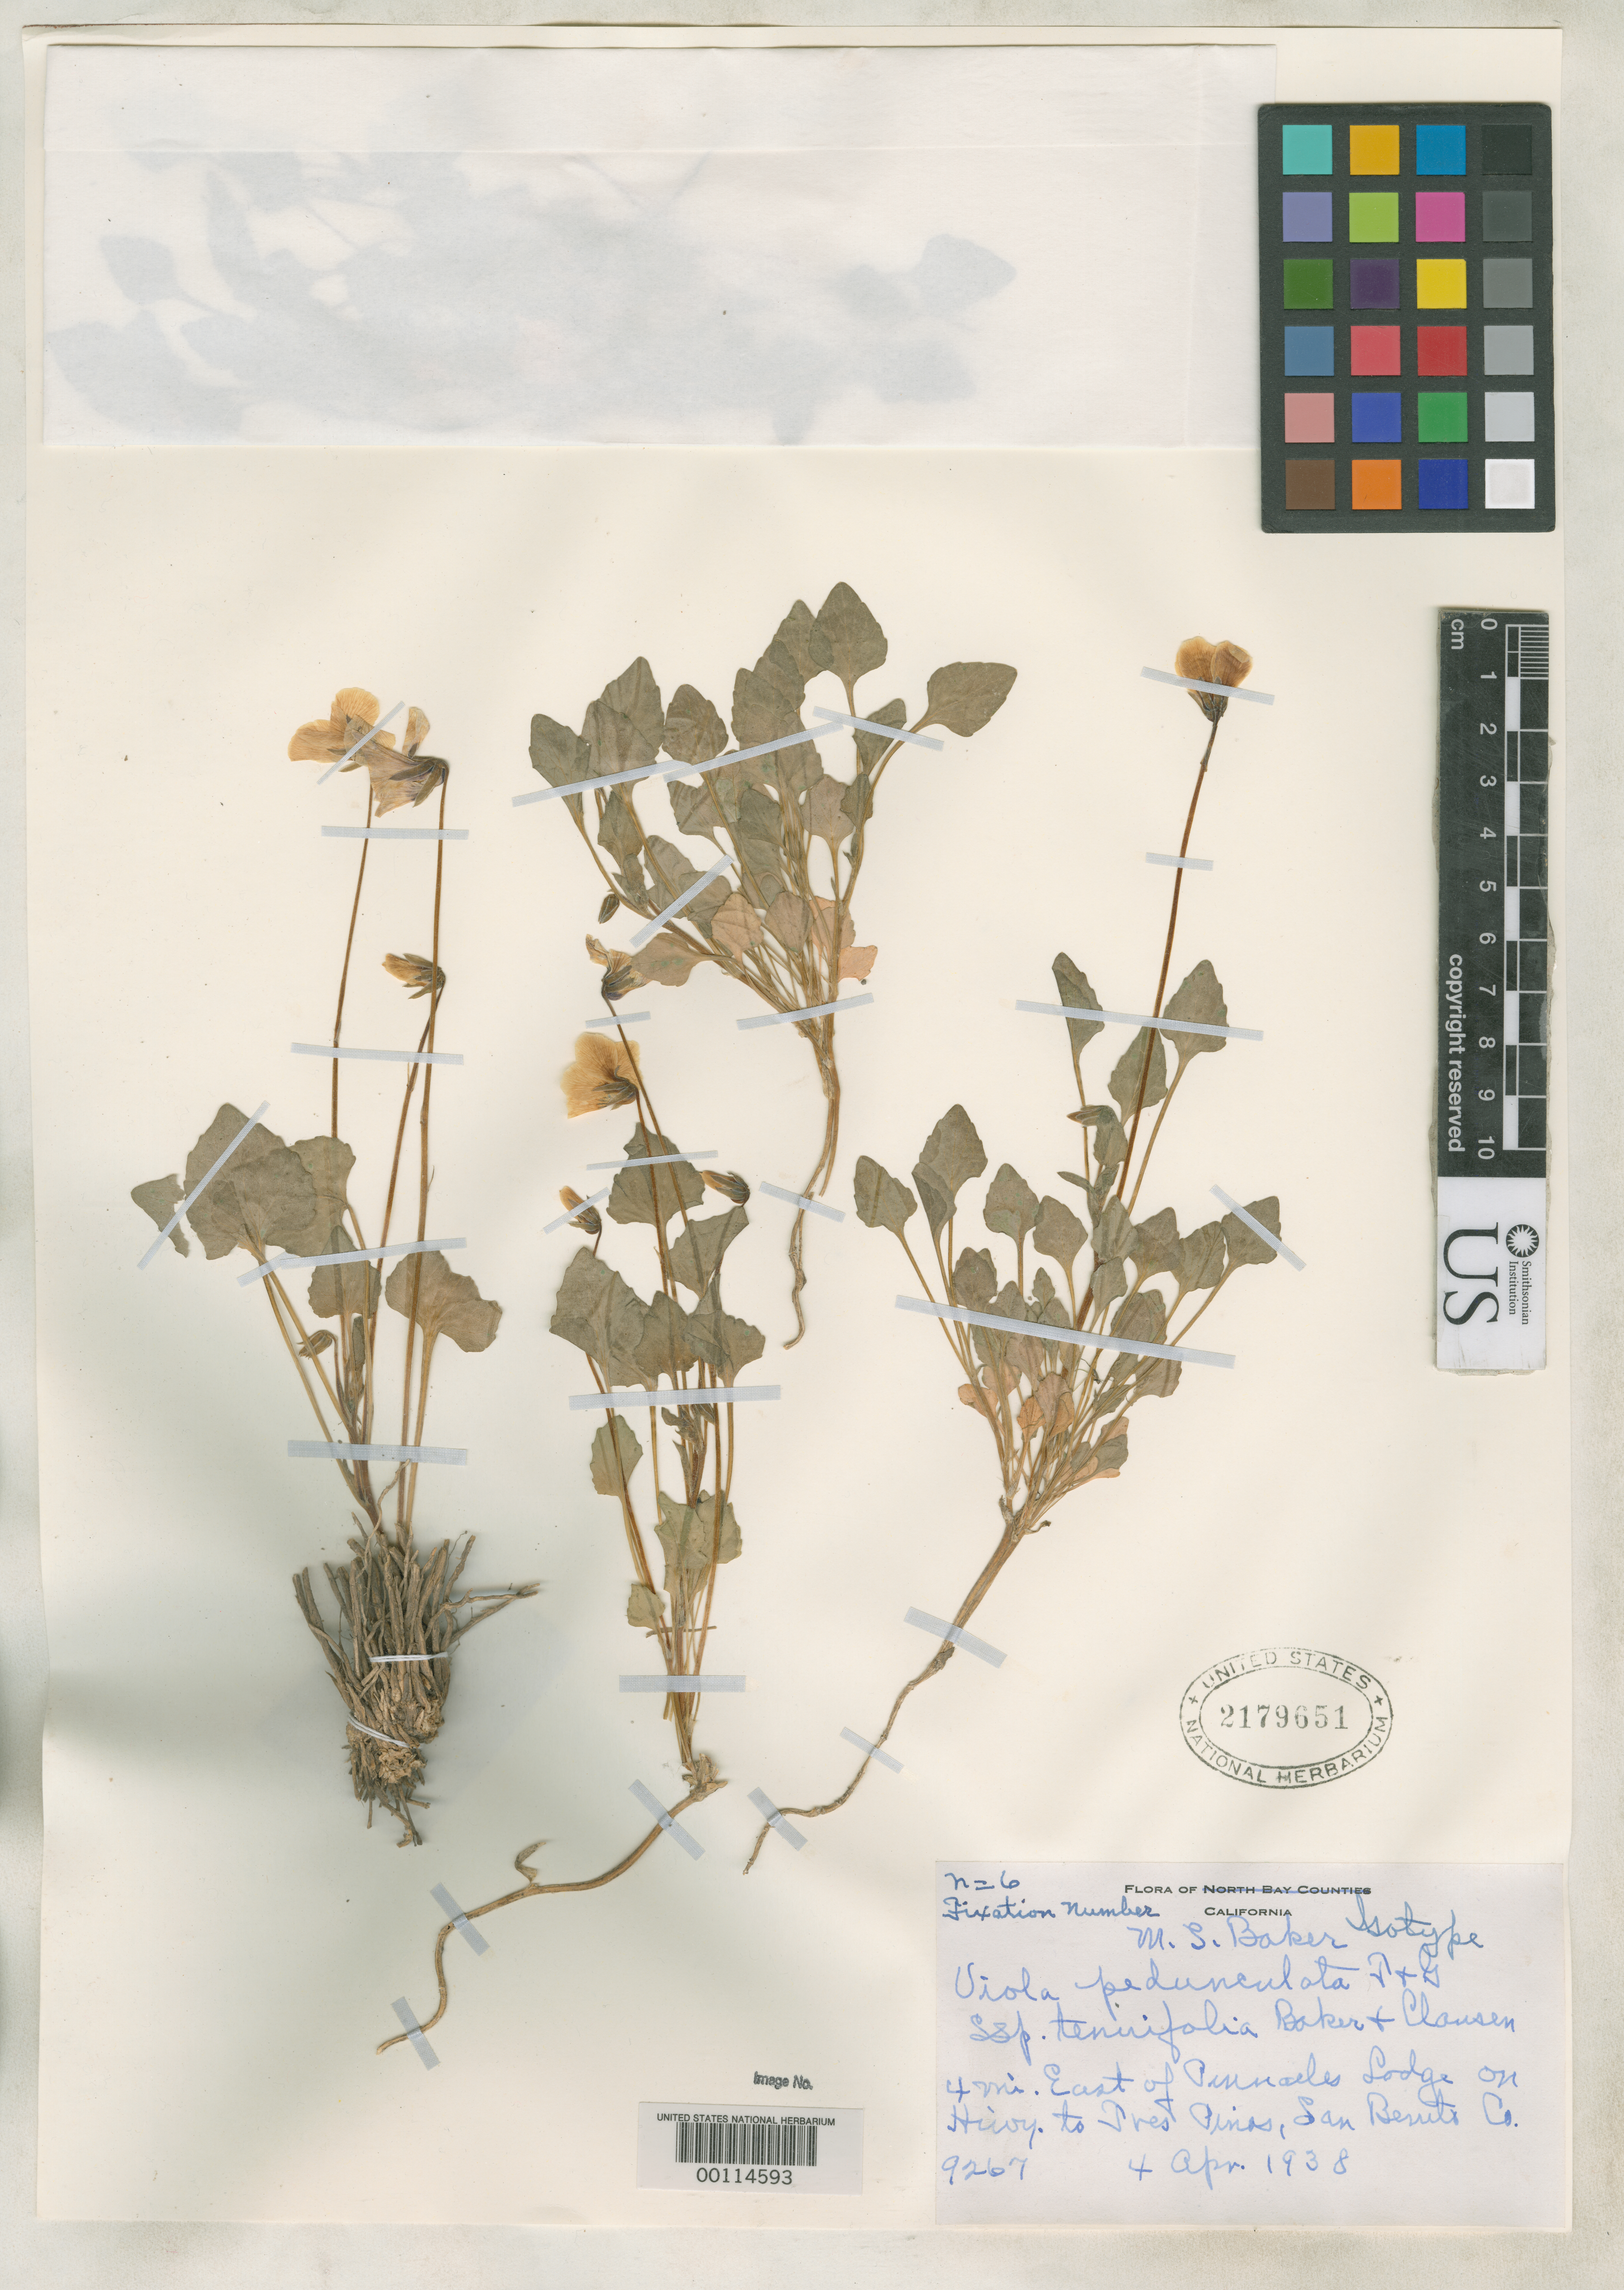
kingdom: Plantae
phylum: Tracheophyta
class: Magnoliopsida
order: Malpighiales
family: Violaceae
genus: Viola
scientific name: Viola pedunculata subsp. tenuifolia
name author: M.S. Baker & J.C. Clausen in M.S. Baker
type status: Isotype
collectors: M. S. Baker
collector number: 9267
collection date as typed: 04 Apr 1938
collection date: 1938-04-04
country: United States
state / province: California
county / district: San Benito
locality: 4 mi E of Pinnades lodge on hwy to Trepinos.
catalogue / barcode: US 2179651